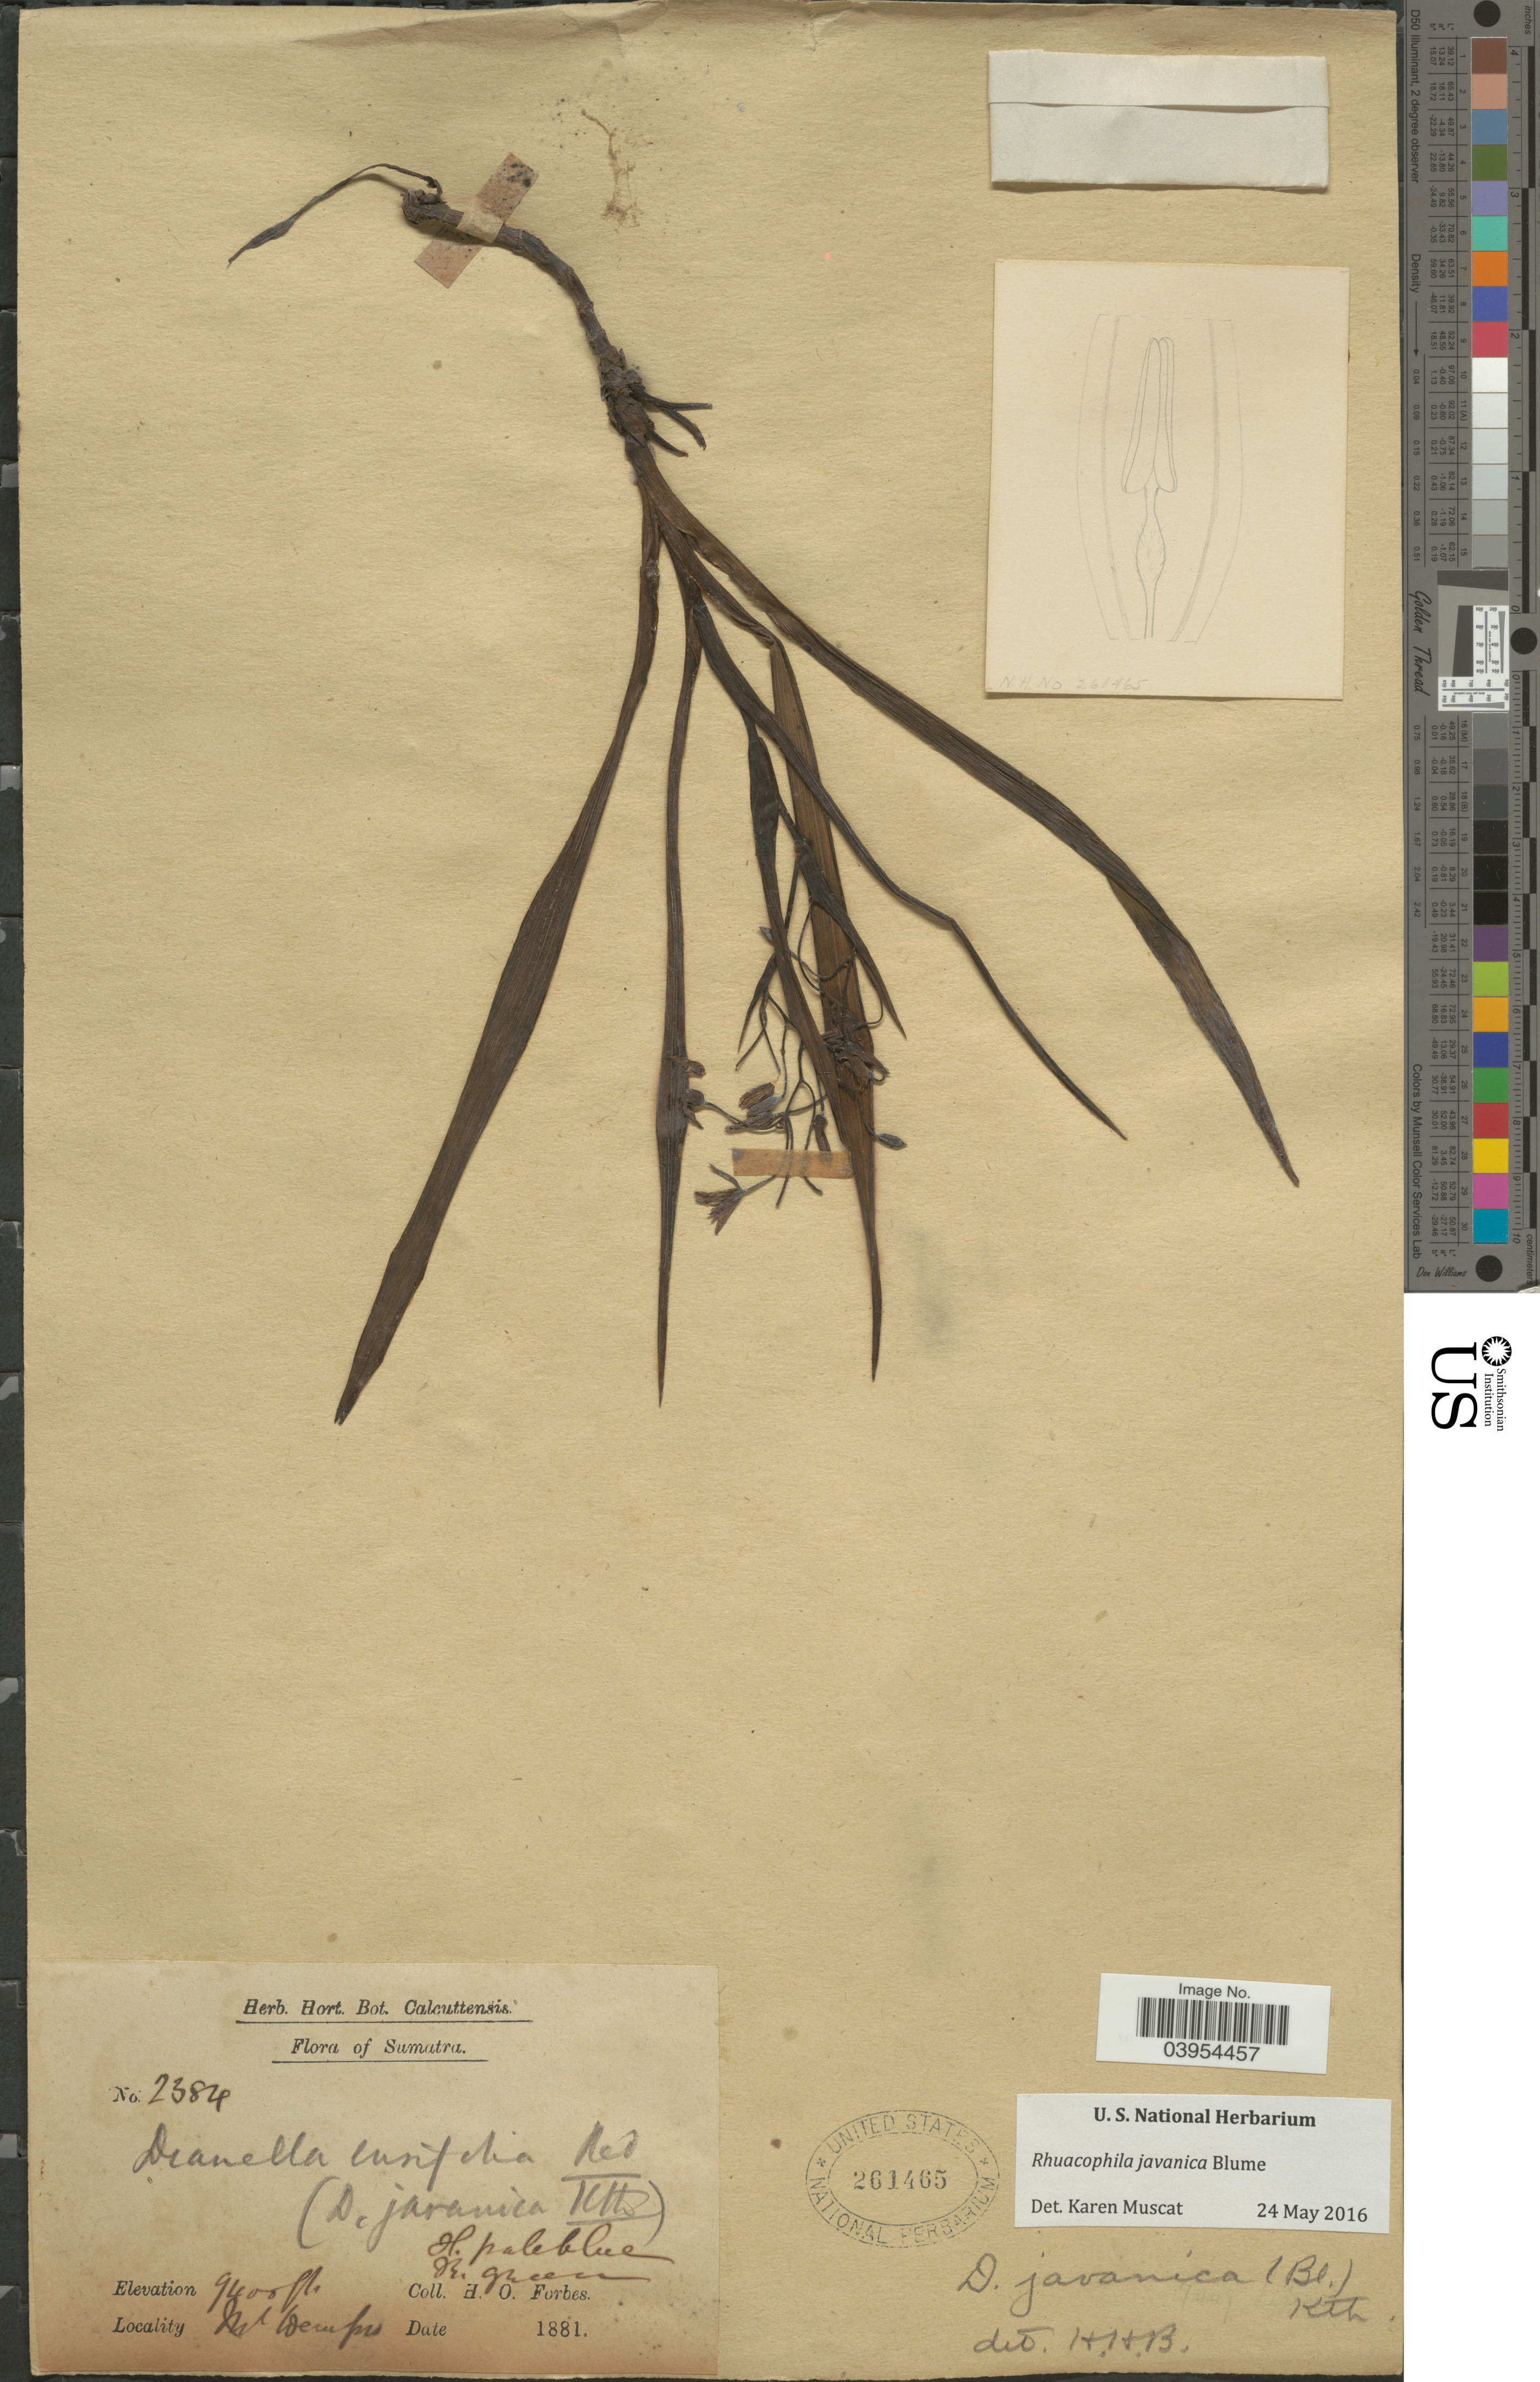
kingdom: Plantae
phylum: Tracheophyta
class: Liliopsida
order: Asparagales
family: Asphodelaceae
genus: Dianella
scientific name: Dianella javanica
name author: Blume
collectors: H. O. Forbes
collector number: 2384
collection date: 1881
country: Indonesia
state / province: Sumatra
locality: Mt. Dempo.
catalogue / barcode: US 261465